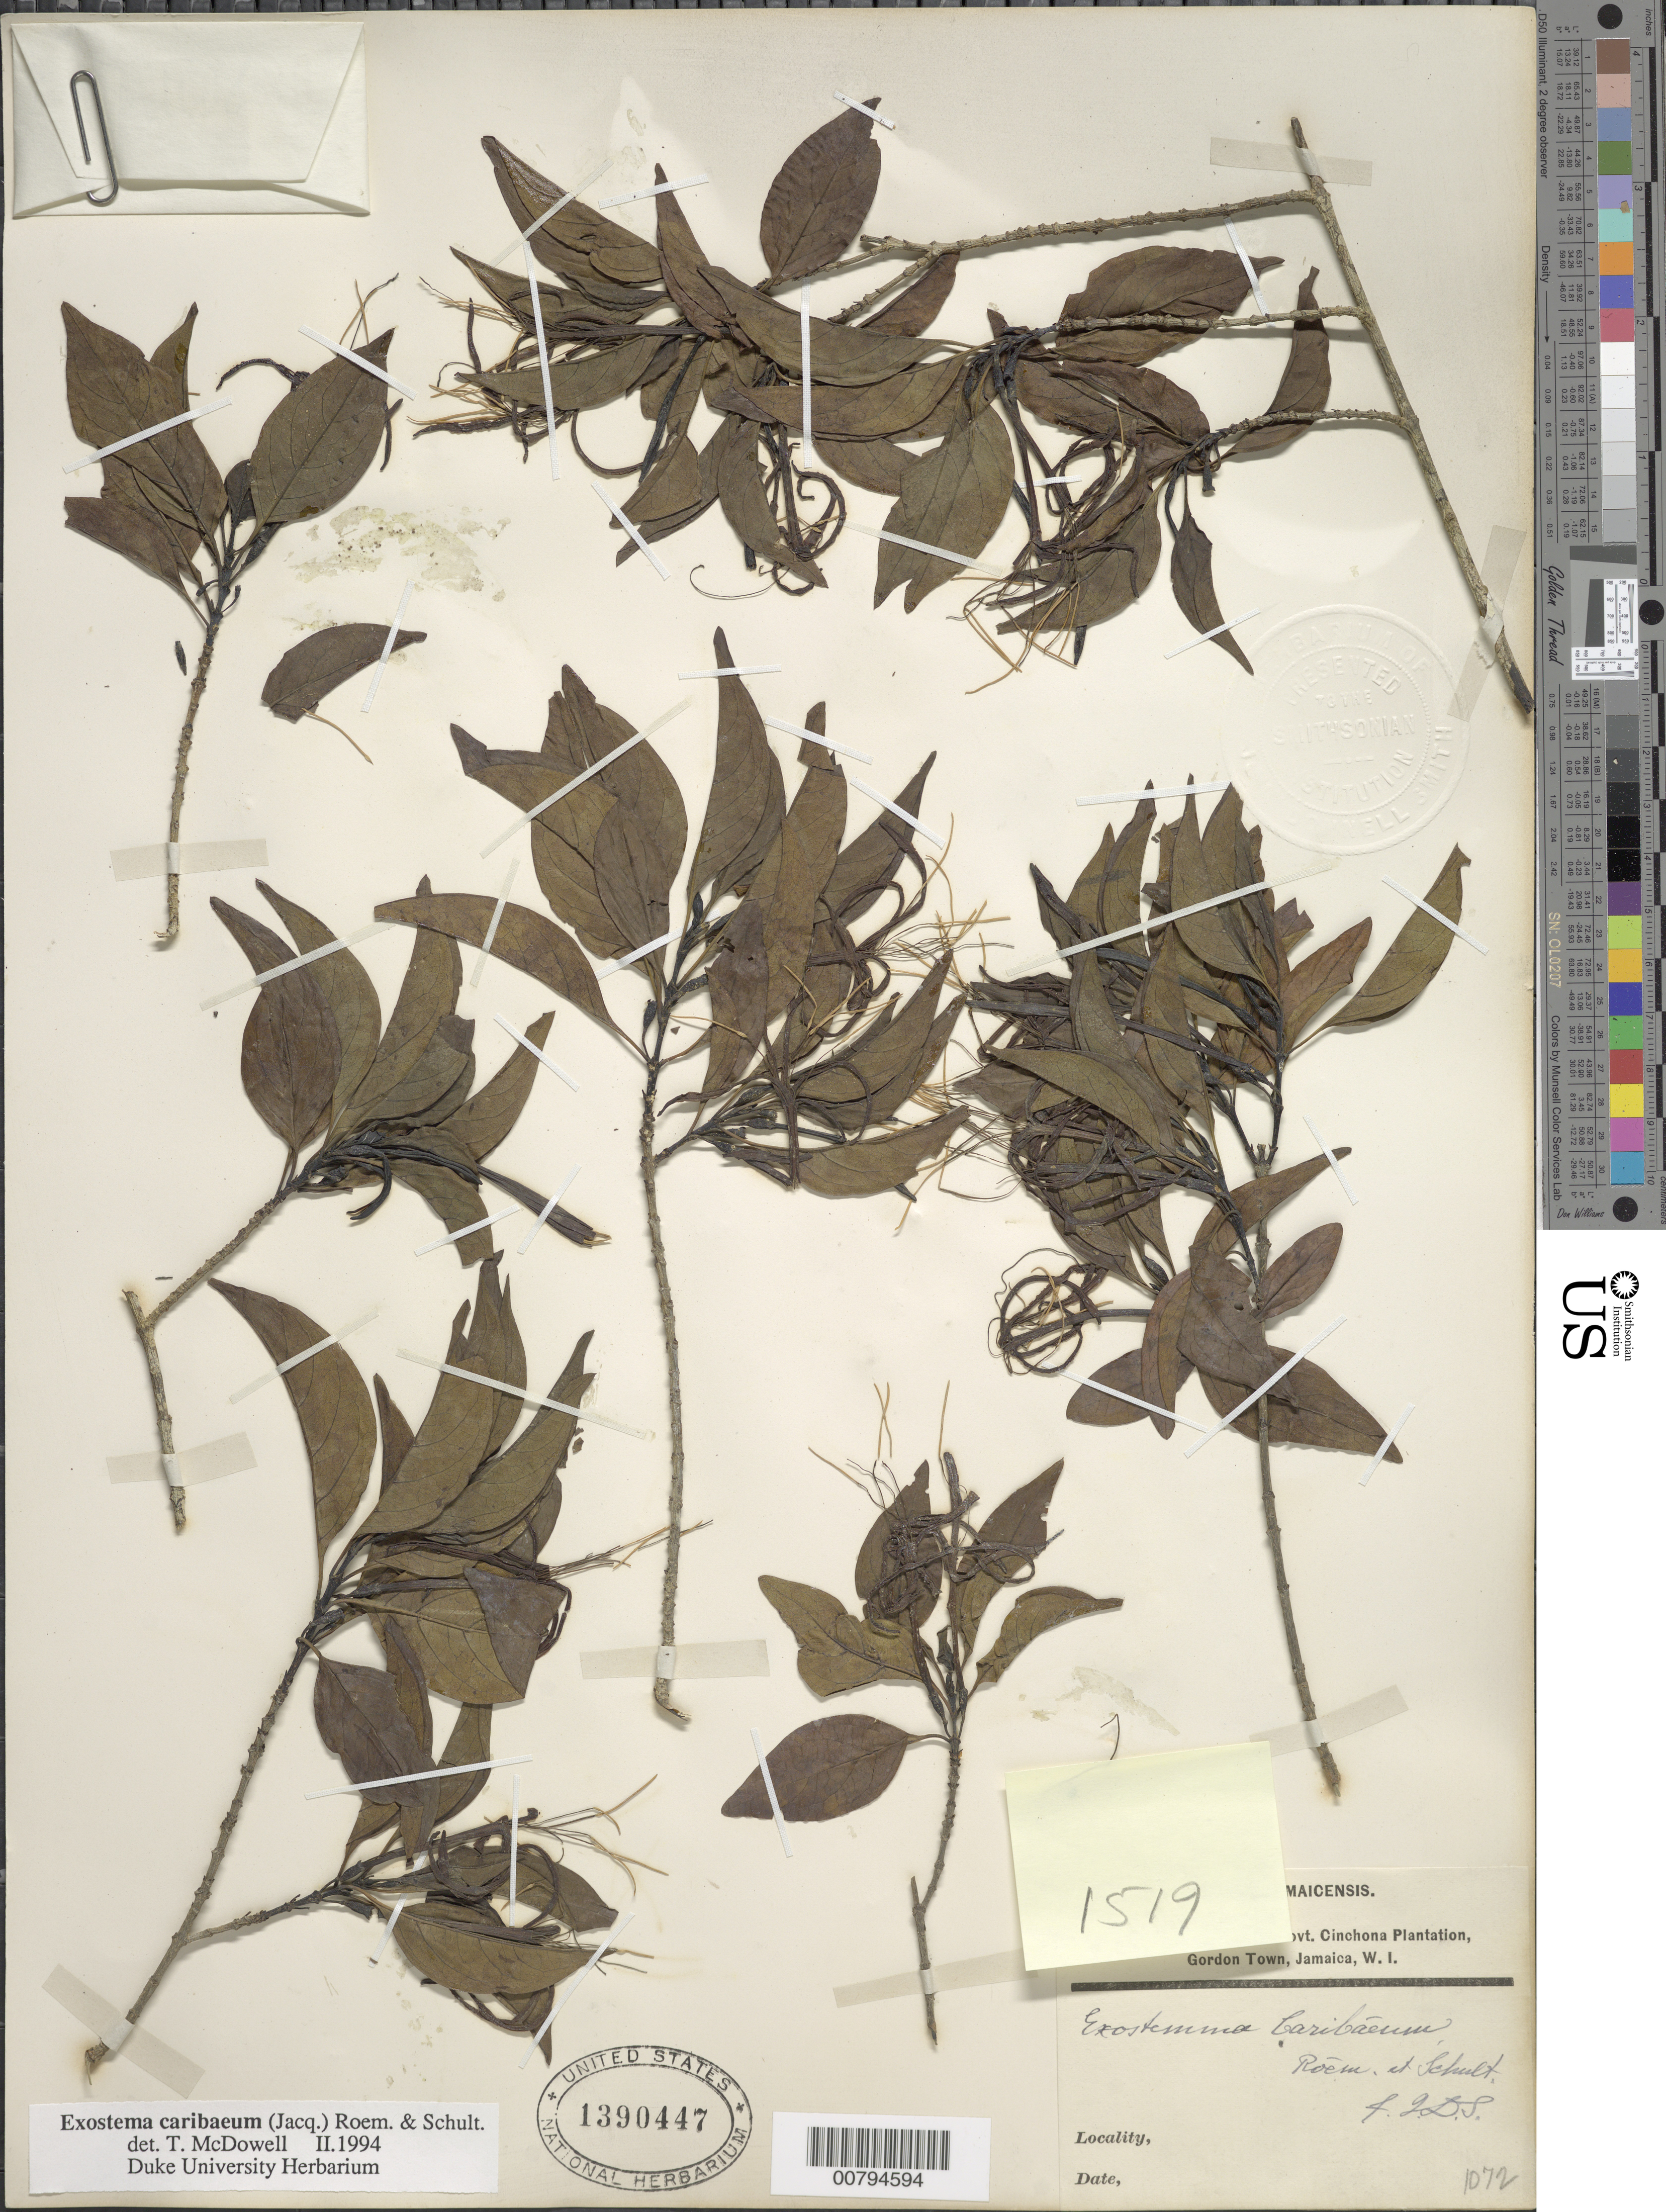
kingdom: Plantae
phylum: Tracheophyta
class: Magnoliopsida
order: Gentianales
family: Rubiaceae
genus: Exostema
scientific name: Exostema caribaeum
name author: (Jacq.) Roem. & Schult.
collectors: J. Hart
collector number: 1072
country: Jamaica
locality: Govt. Cinchona Plantation, Gordon Town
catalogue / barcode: US 1390447